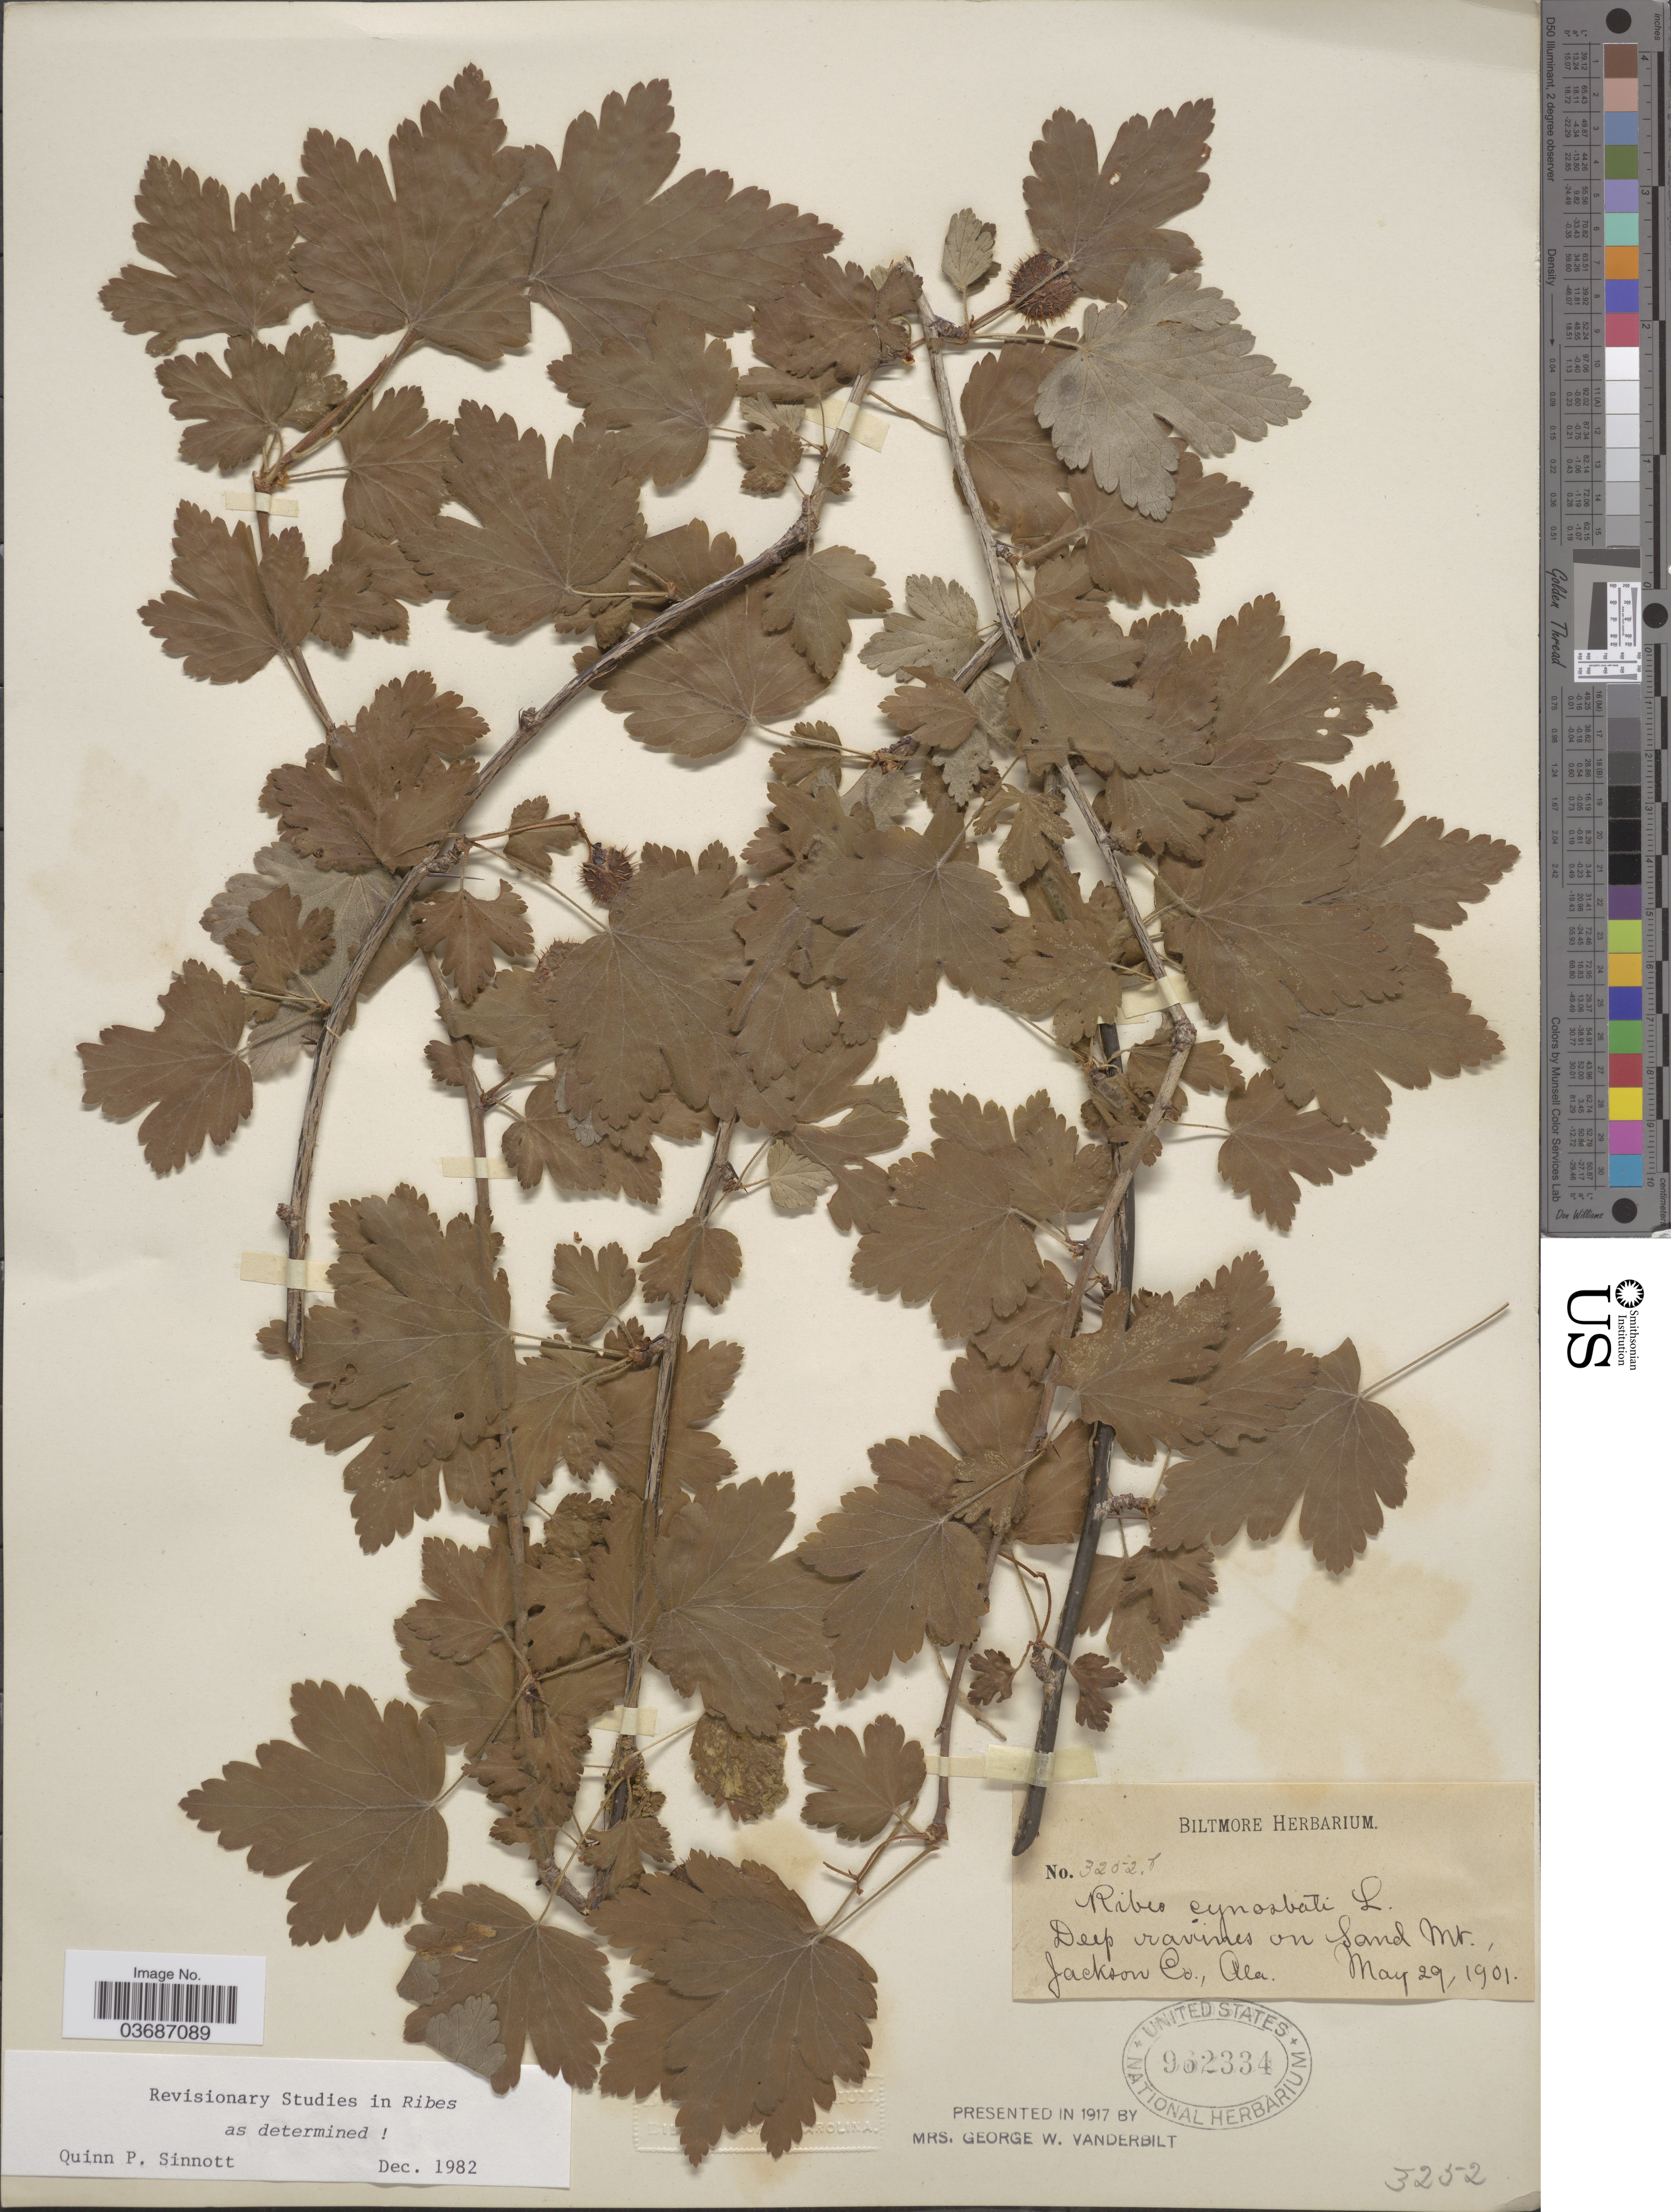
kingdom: Plantae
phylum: Tracheophyta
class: Magnoliopsida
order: Saxifragales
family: Grossulariaceae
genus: Ribes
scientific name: Ribes cynosbati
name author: L.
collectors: ex herb. Biltmore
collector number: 3252f*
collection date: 1901-05-29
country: United States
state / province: Alabama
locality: Deep ravines on Sand Mt., Jackson Co.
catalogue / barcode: US 962334